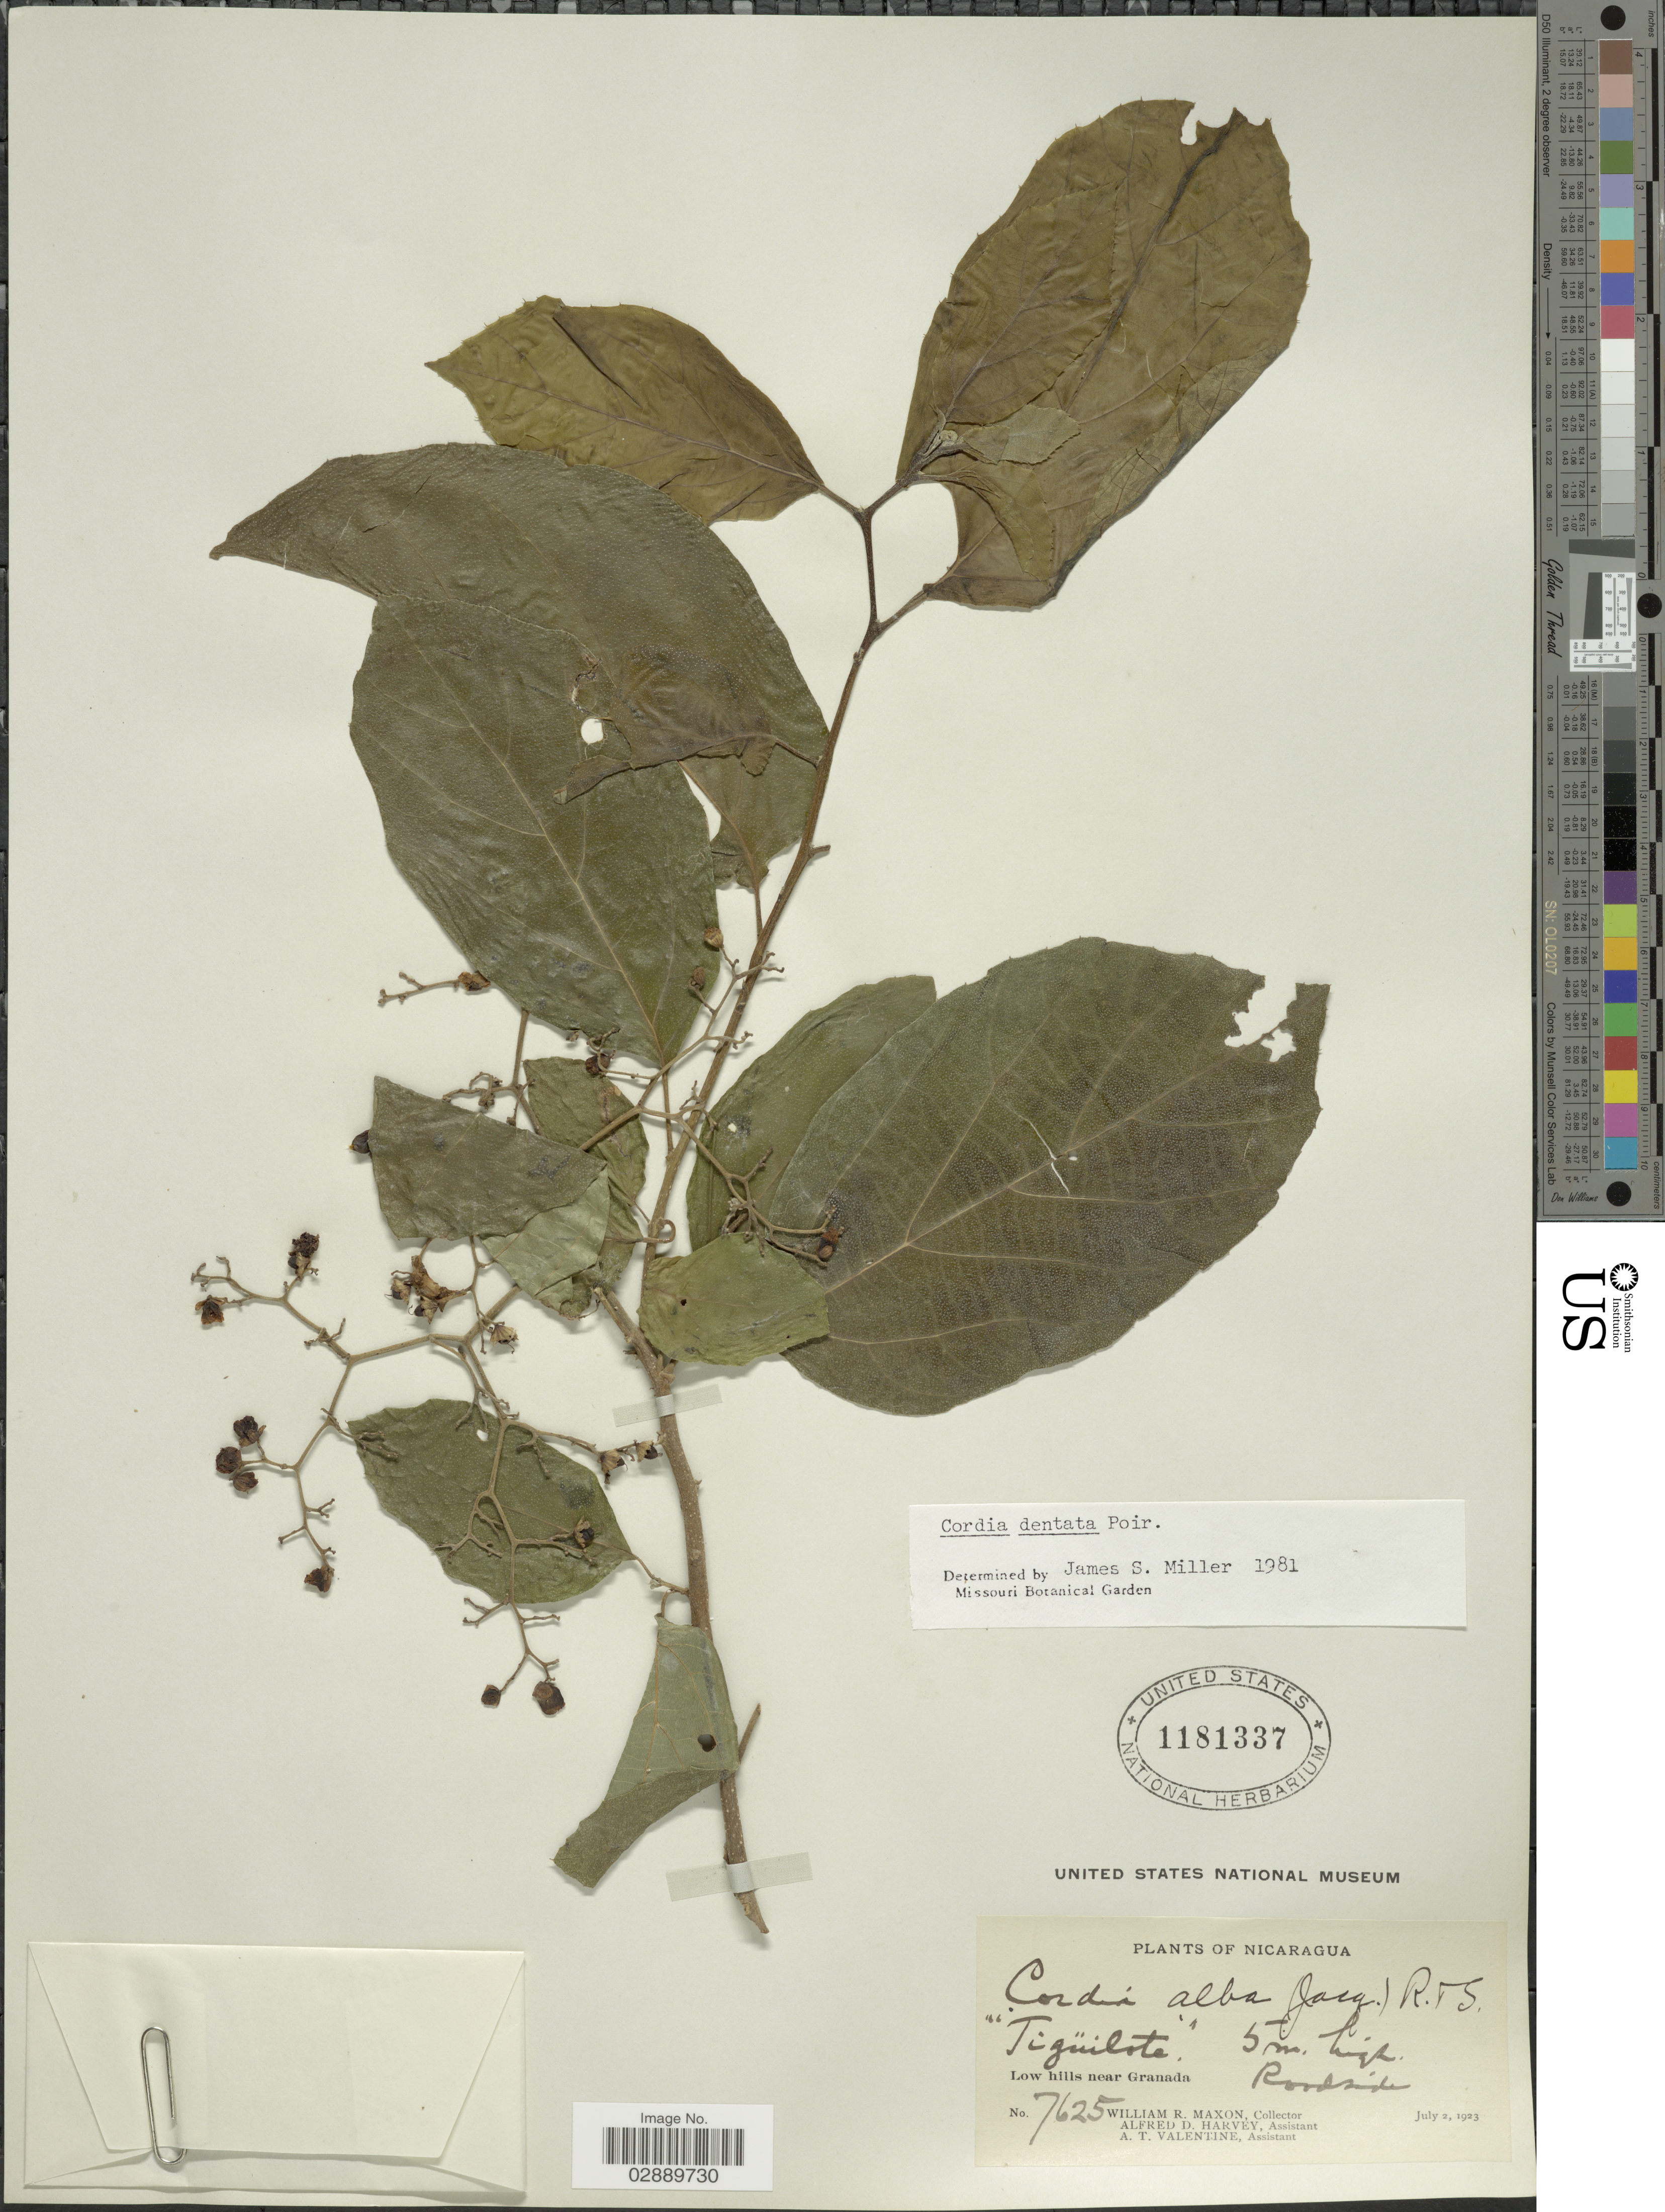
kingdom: Plantae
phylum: Tracheophyta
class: Magnoliopsida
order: Boraginales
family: Cordiaceae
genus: Cordia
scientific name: Cordia dentata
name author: Poir.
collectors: W. R. Maxon, A. D. Harvey & A. Valentine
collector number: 7625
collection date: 1923-07-02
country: Nicaragua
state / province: Granada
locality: Low hills near Granada.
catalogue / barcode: US 1181337